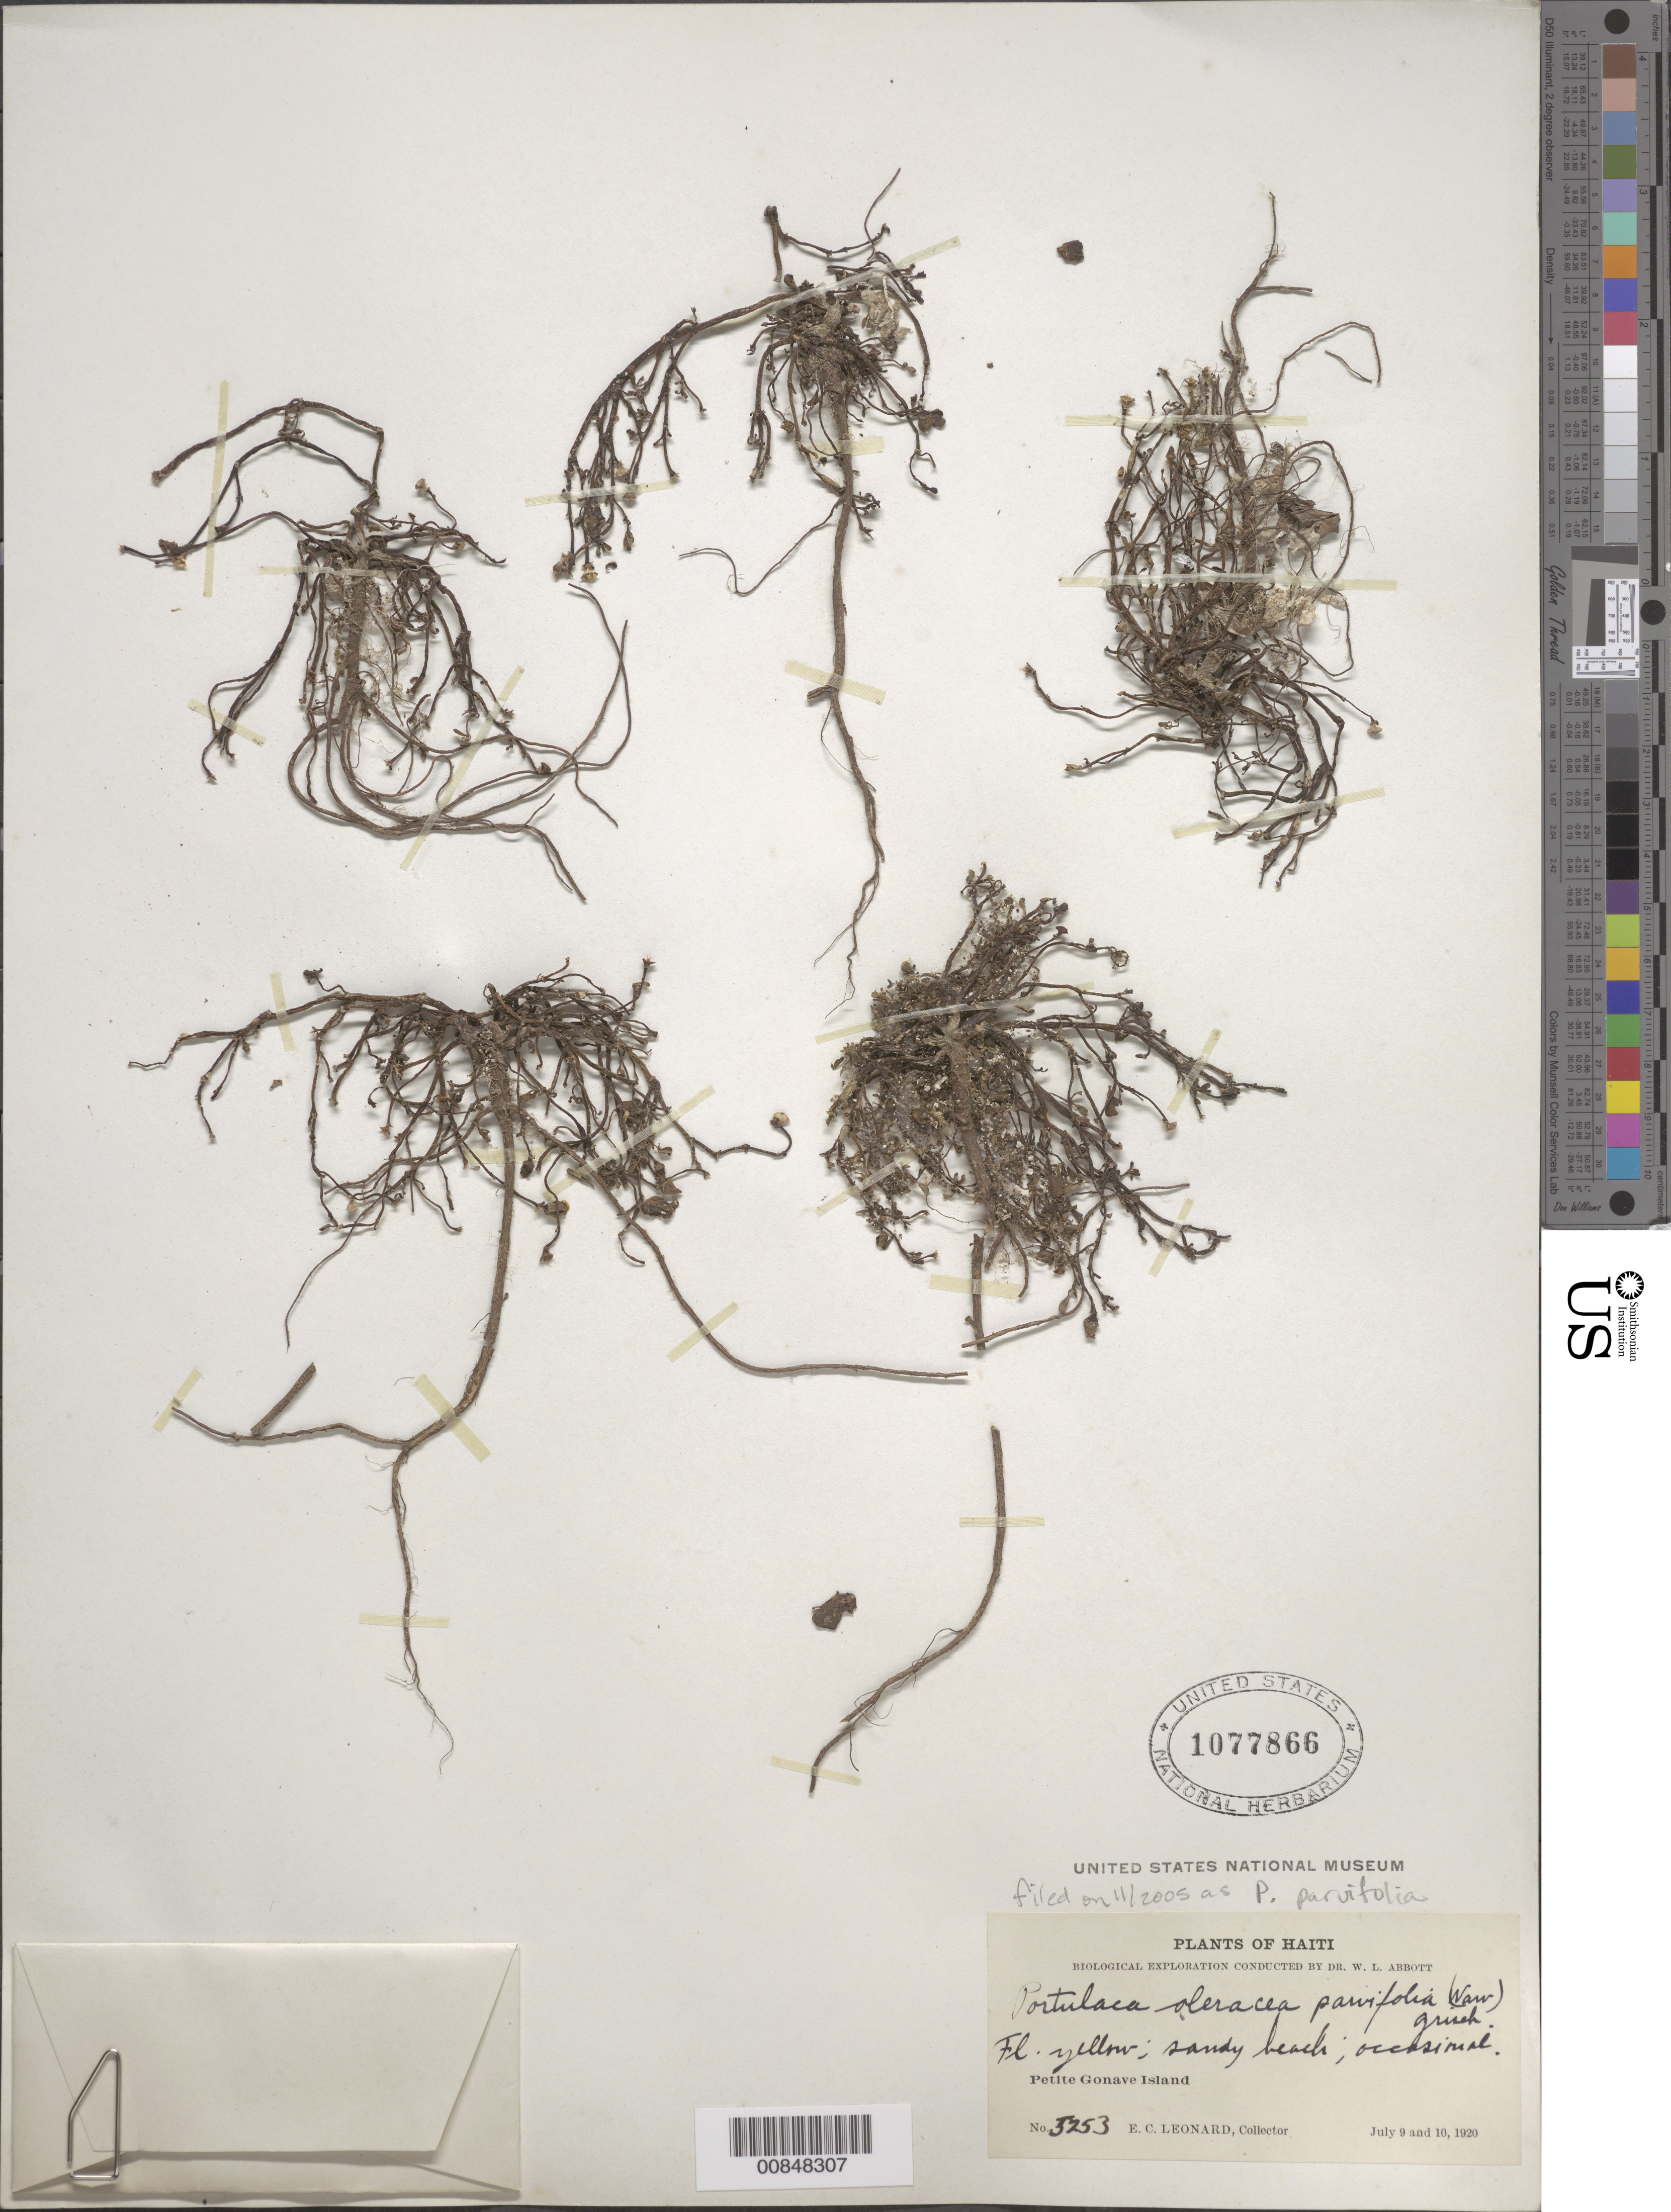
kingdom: Plantae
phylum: Tracheophyta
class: Magnoliopsida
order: Caryophyllales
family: Portulacaceae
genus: Portulaca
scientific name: Portulaca oleracea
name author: L.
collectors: E. C. Leonard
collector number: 5253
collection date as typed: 09 Jul 1920 to 10 Jul 1920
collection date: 1920-07-09/1920-07-10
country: Haiti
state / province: Ouest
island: Île de la Gonâve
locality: Petite Gonave Island.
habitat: Sandy beach.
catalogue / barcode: US 1077866